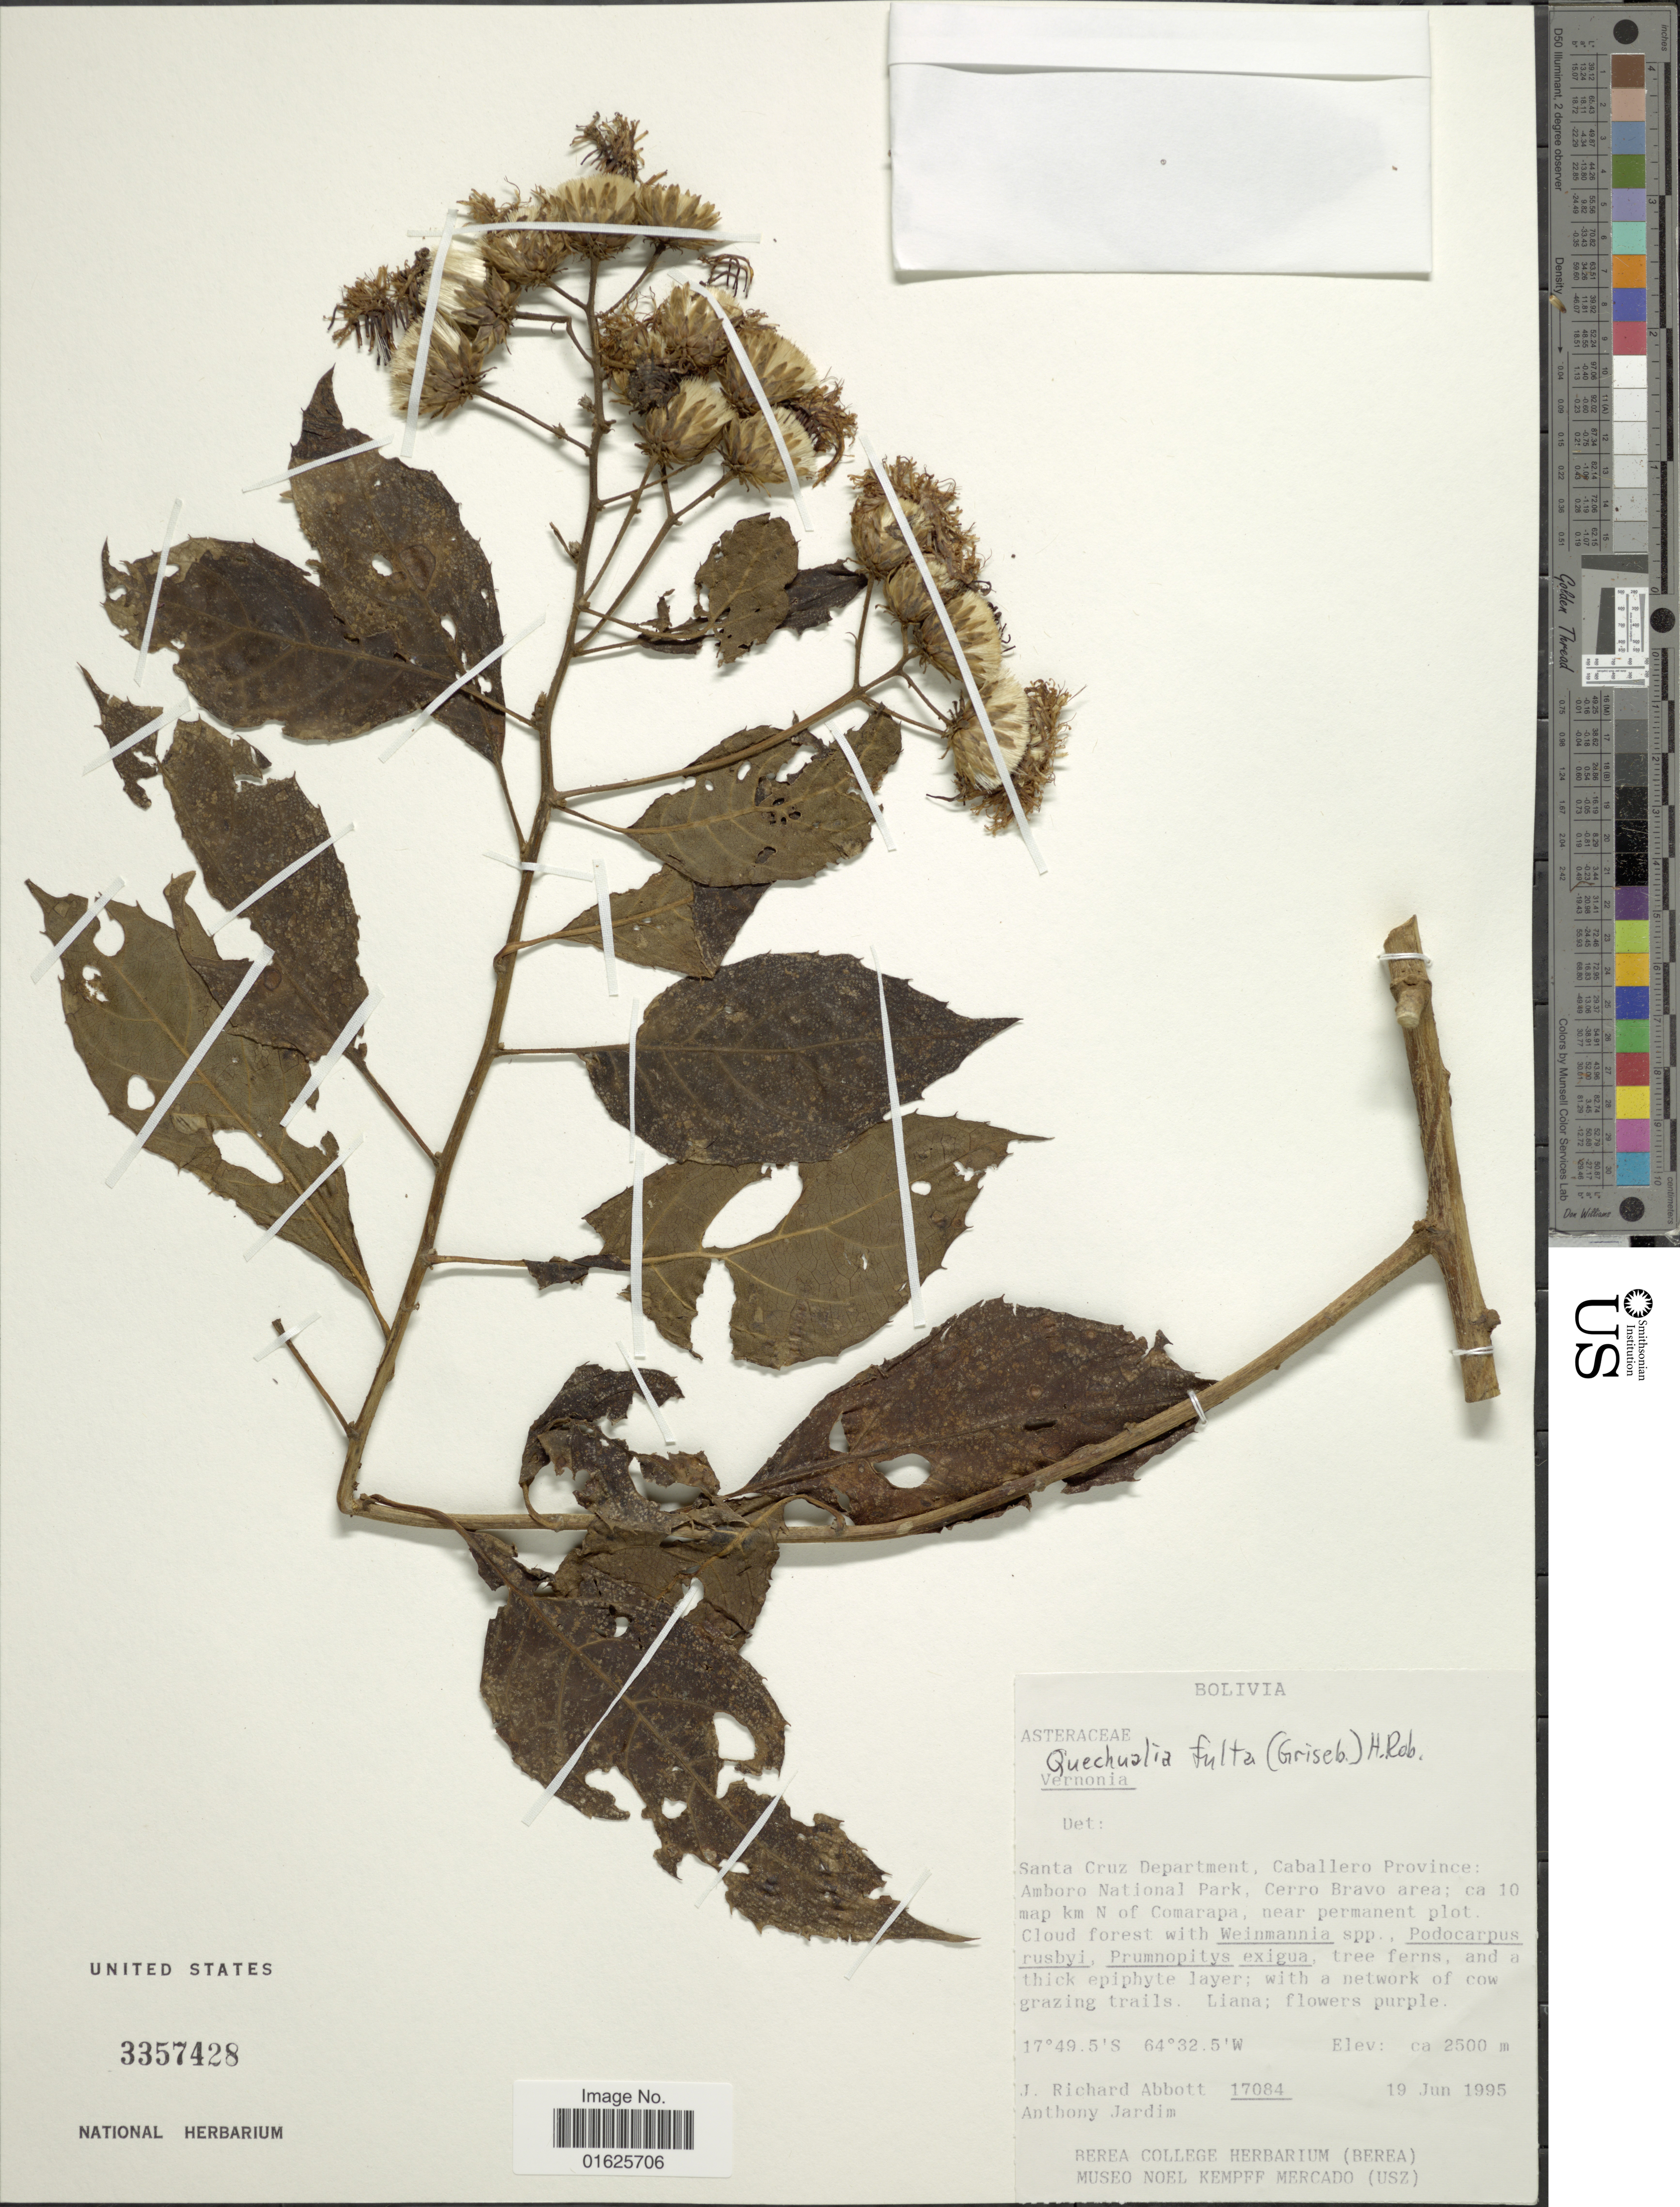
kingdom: Plantae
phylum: Tracheophyta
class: Magnoliopsida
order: Asterales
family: Asteraceae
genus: Quechualia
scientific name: Quechualia fulta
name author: (Griseb.) H. Rob.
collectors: J. R. Abbott & A. Jardim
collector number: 17084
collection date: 1995-06-19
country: Bolivia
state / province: Santa Cruz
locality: Santa Cruz Department, Caballero Province: Amboro National Park, Cerro Bravo area; ca 10 map km N of Comarapa, near permanent plot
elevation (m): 2500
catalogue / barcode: US 3357428